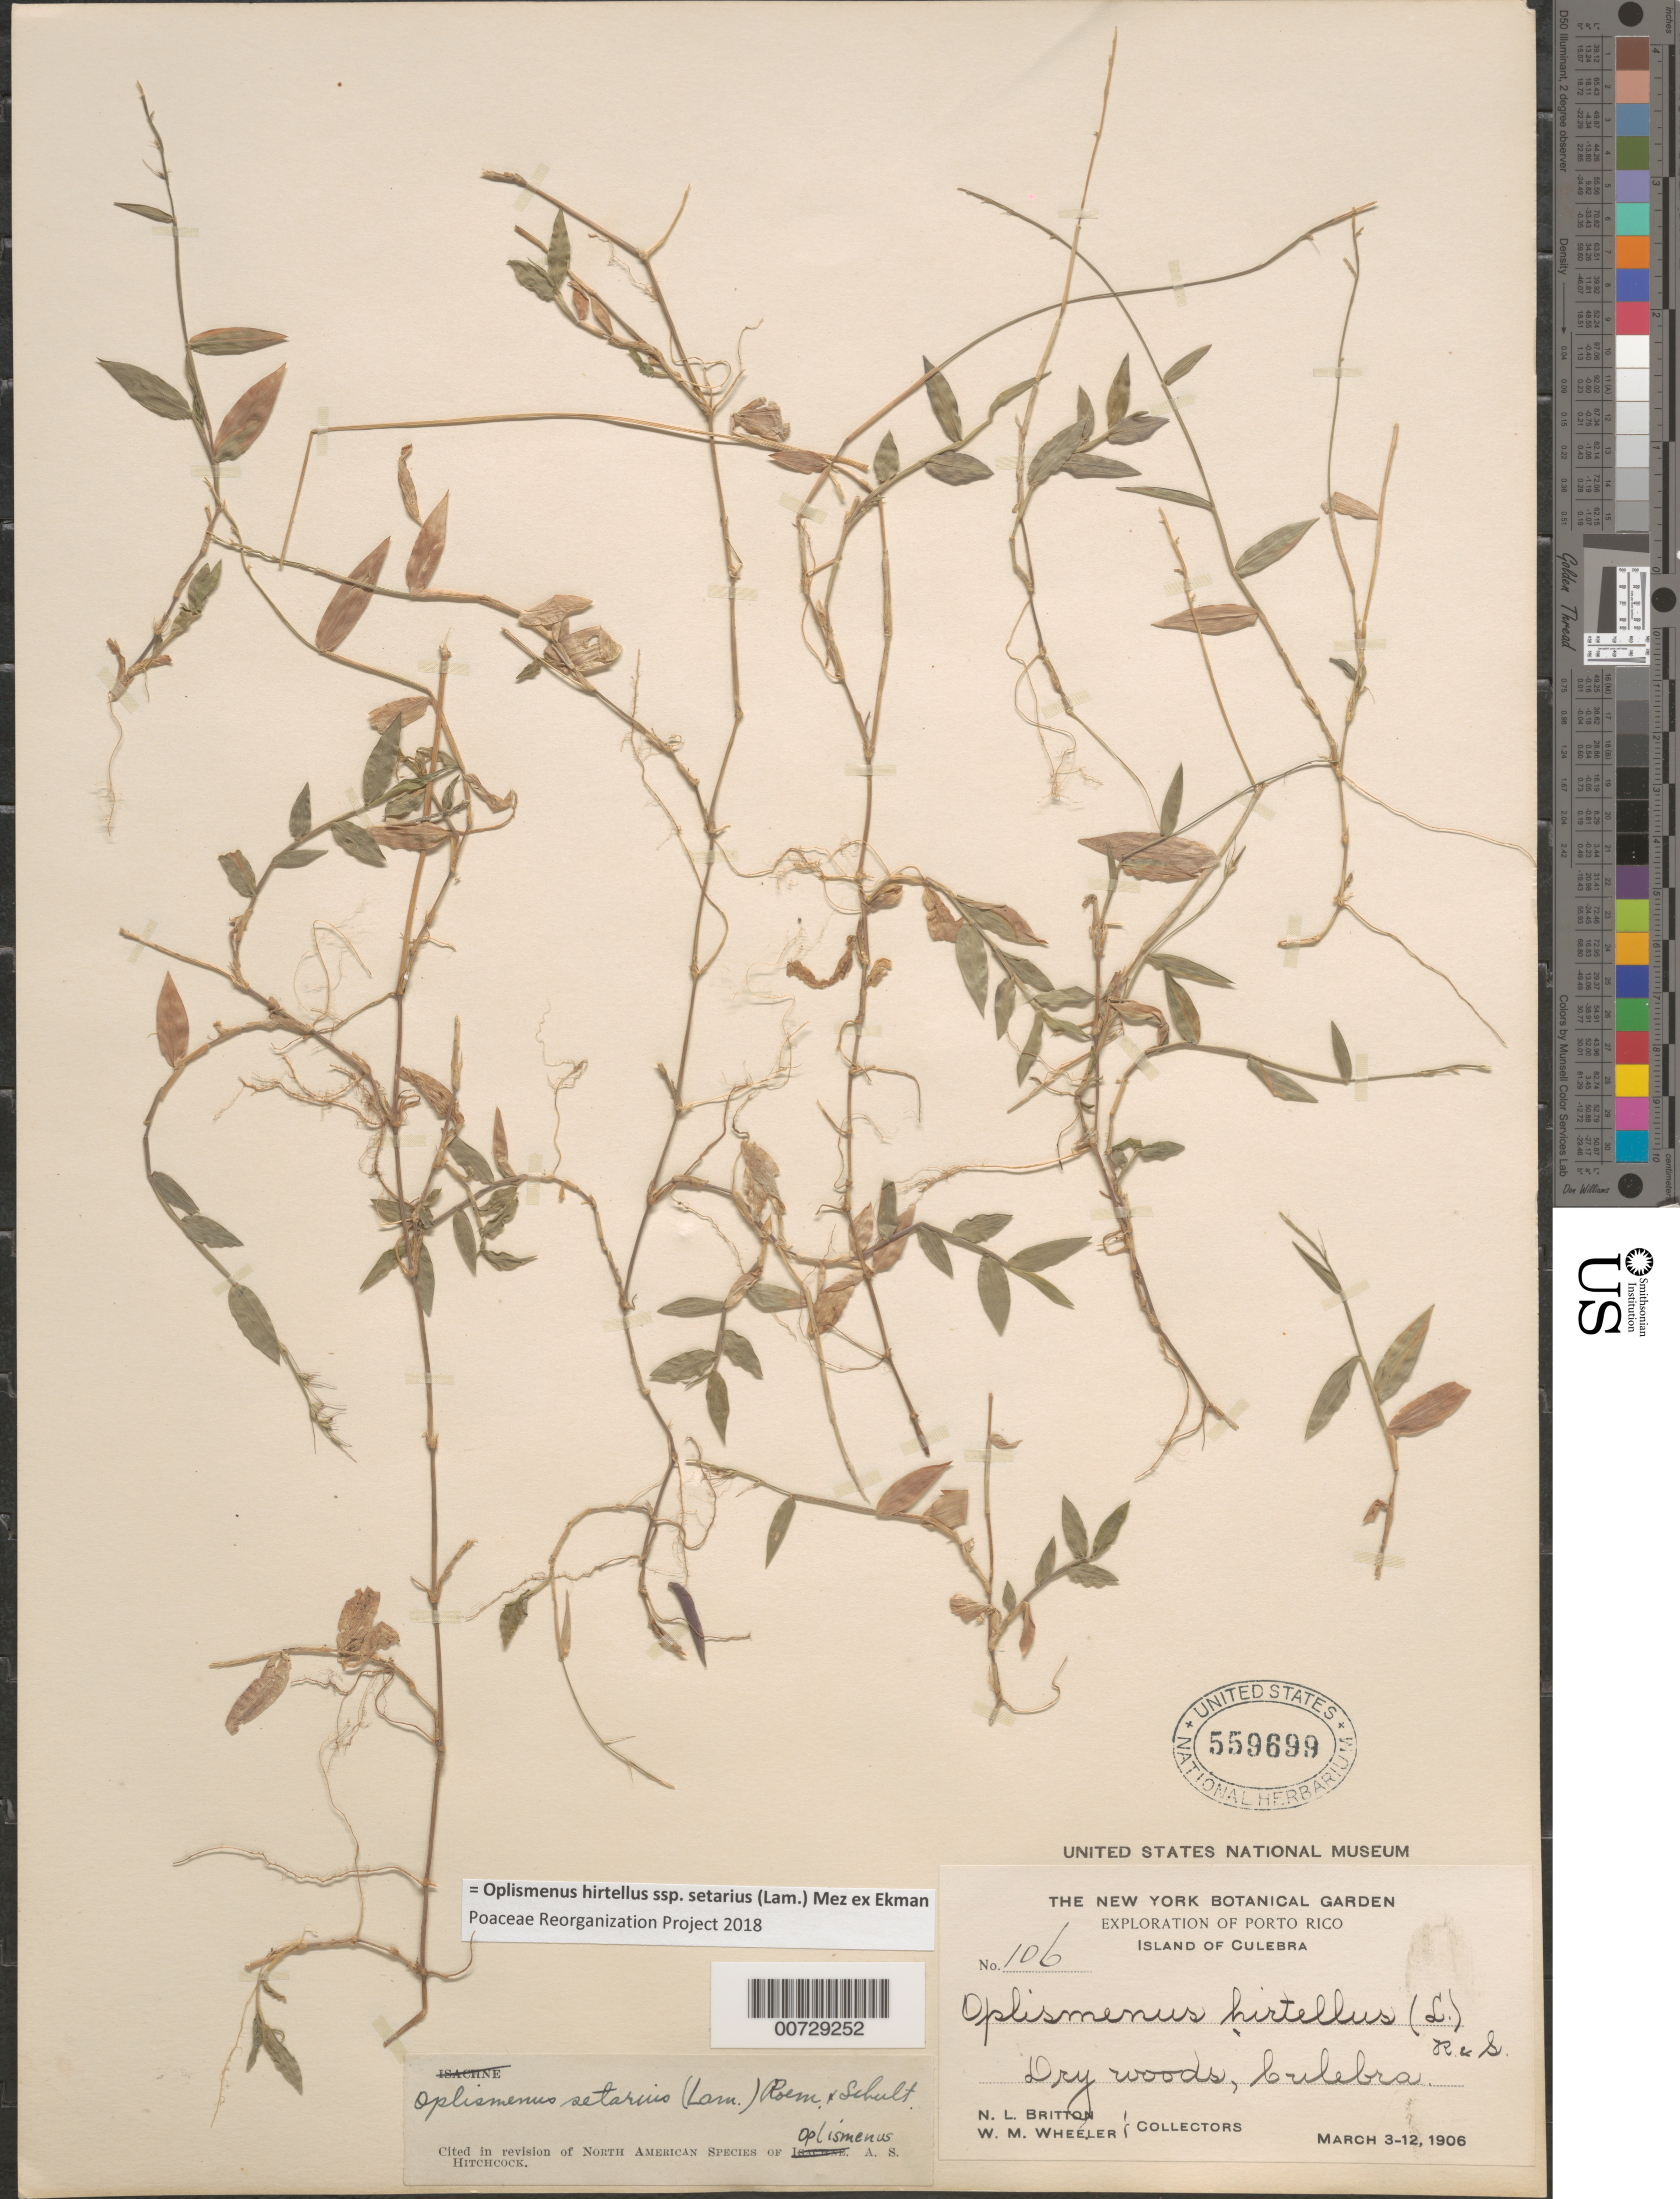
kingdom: Plantae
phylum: Tracheophyta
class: Liliopsida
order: Poales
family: Poaceae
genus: Oplismenus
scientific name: Oplismenus hirtellus subsp. setarius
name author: (Lam.) Mez ex Ekman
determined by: Poaceae Reorganization Project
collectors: N. Britton & W. Wheeler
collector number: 106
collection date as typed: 03 Mar 1906 to 12 Mar 1906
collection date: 1906-03-03/1906-03-12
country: Puerto Rico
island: Culebra I.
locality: Culebra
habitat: Dry woods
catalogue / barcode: US 559699